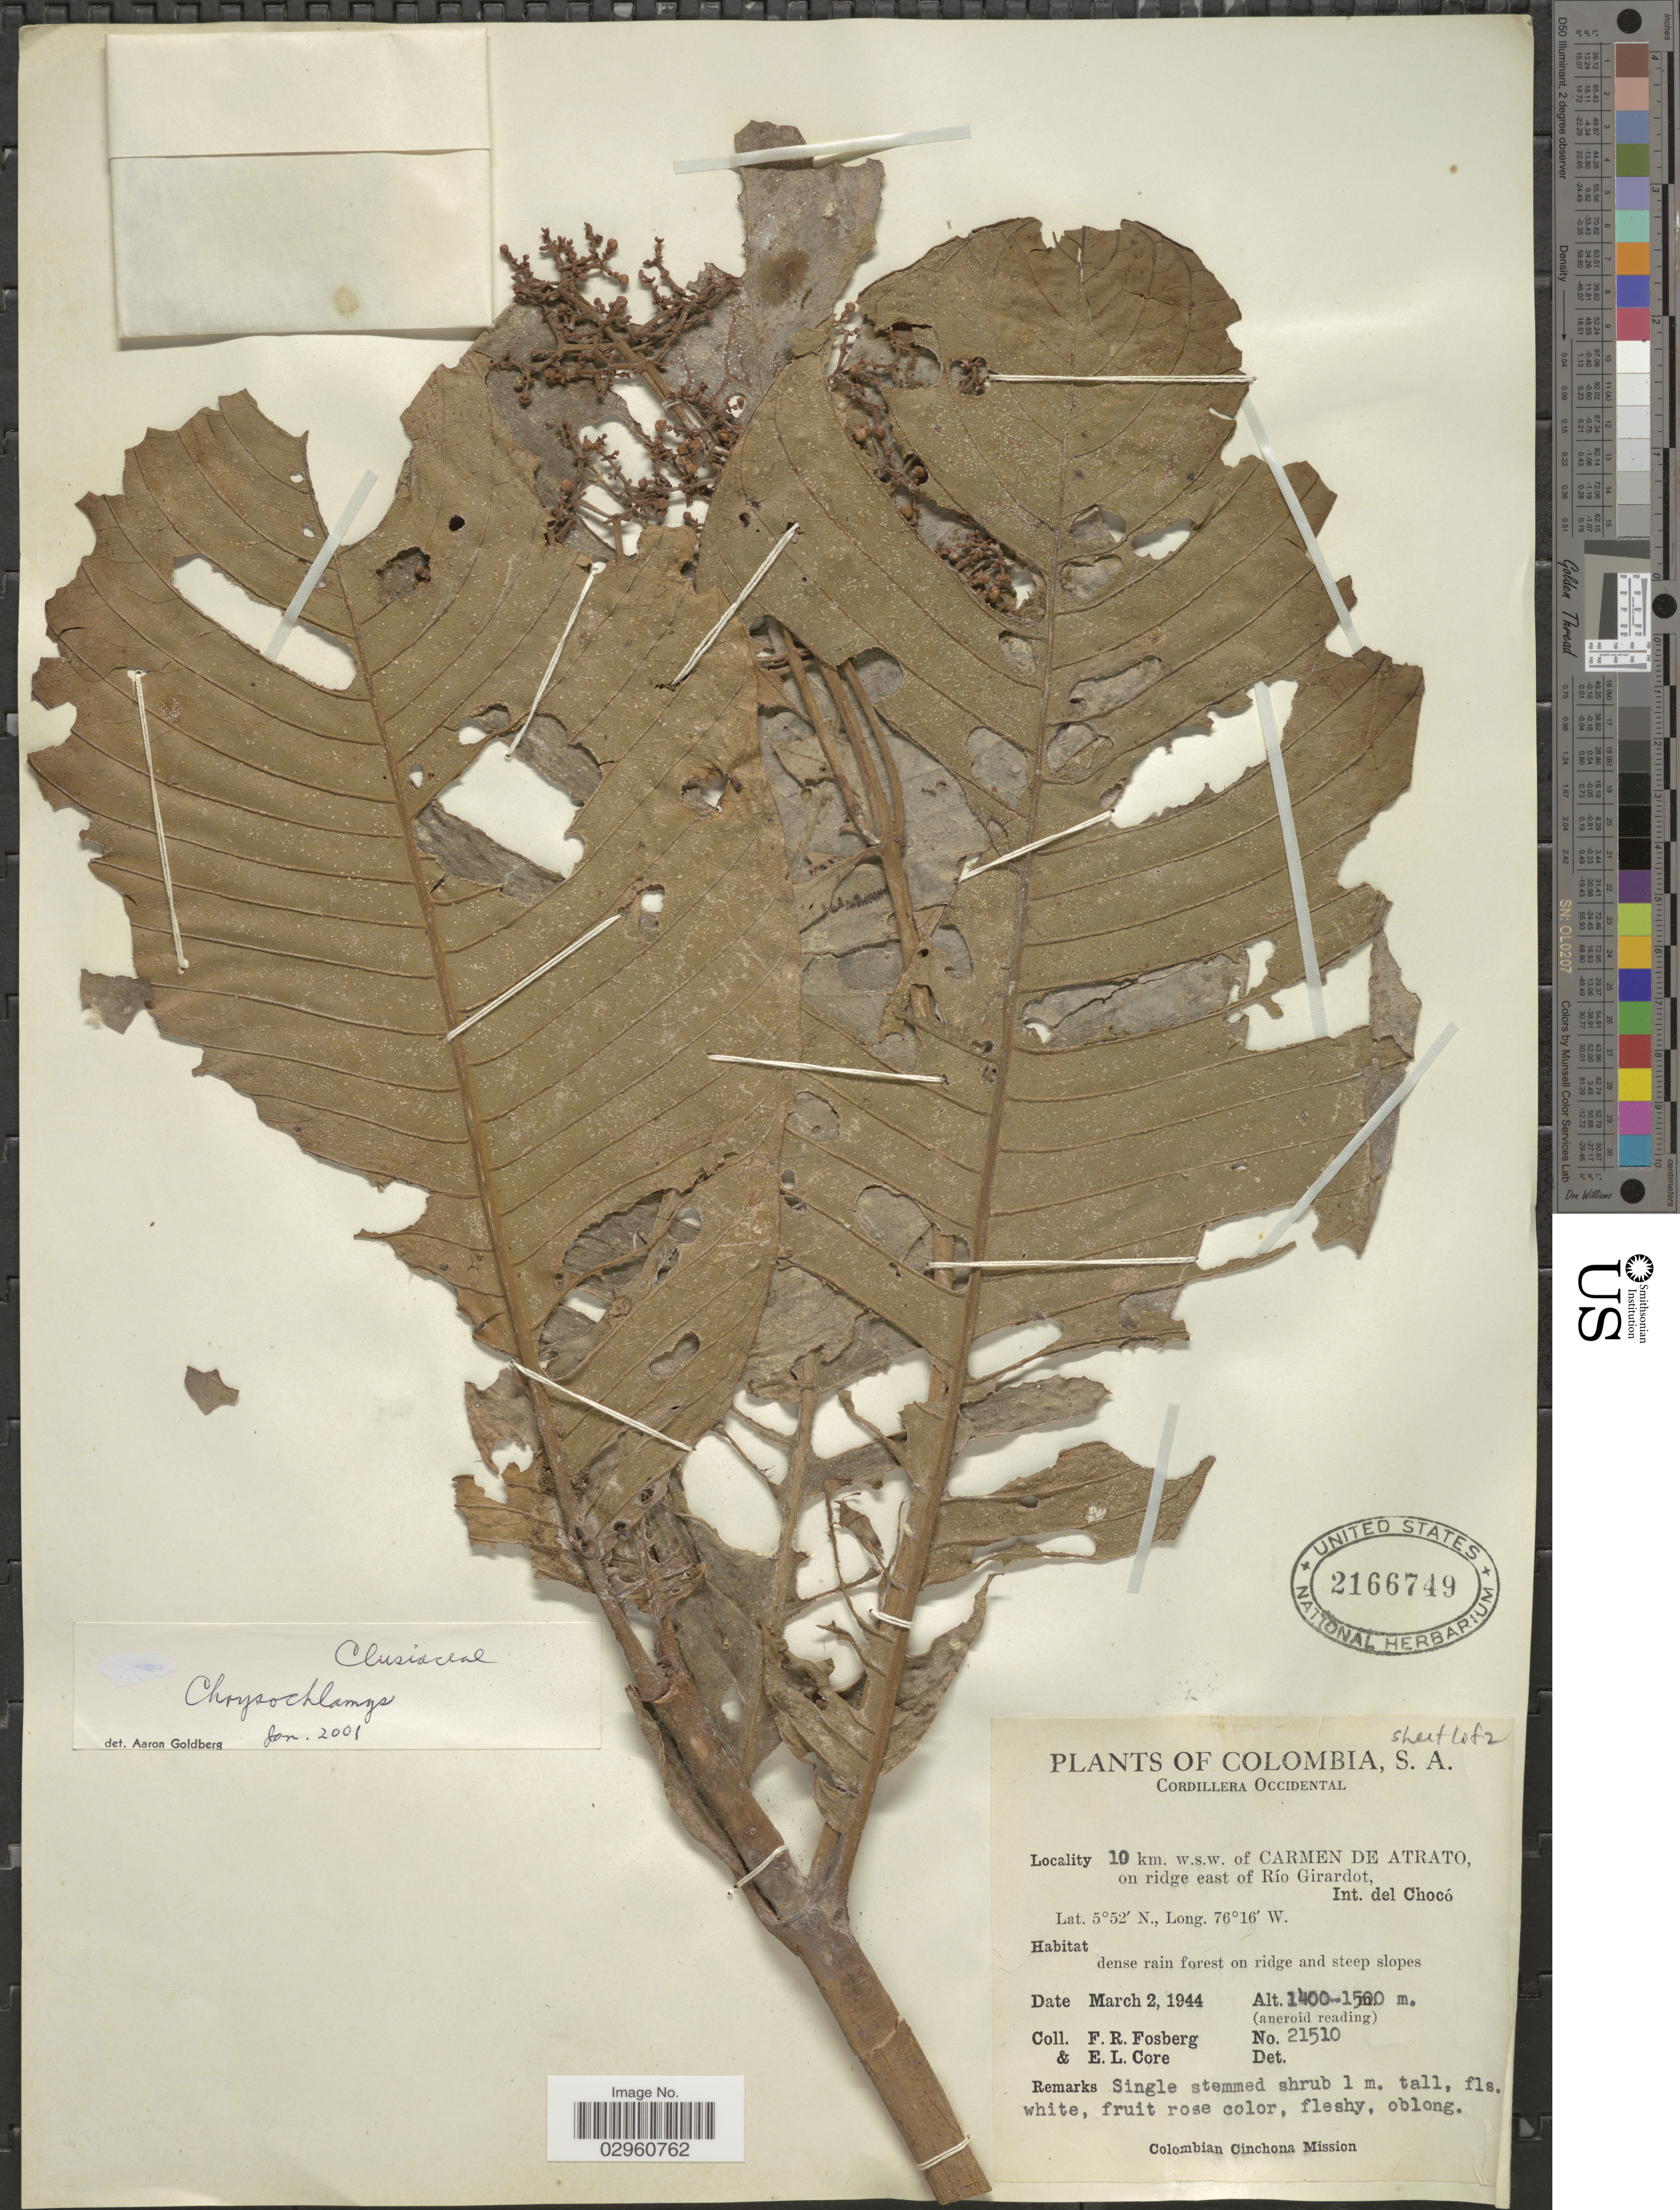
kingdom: Plantae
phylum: Tracheophyta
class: Magnoliopsida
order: Malpighiales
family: Clusiaceae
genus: Chrysochlamys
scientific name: Chrysochlamys sp.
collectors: F. R. Fosberg & E. Core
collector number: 21510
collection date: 1944-03-02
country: Colombia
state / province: Chocó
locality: Cordillera Occidental. 10 km. w.s.w. of Carmen de Atrato, on ridge east of Río Girardot, Int. del Chocó.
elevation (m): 1400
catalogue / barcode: US 2166749